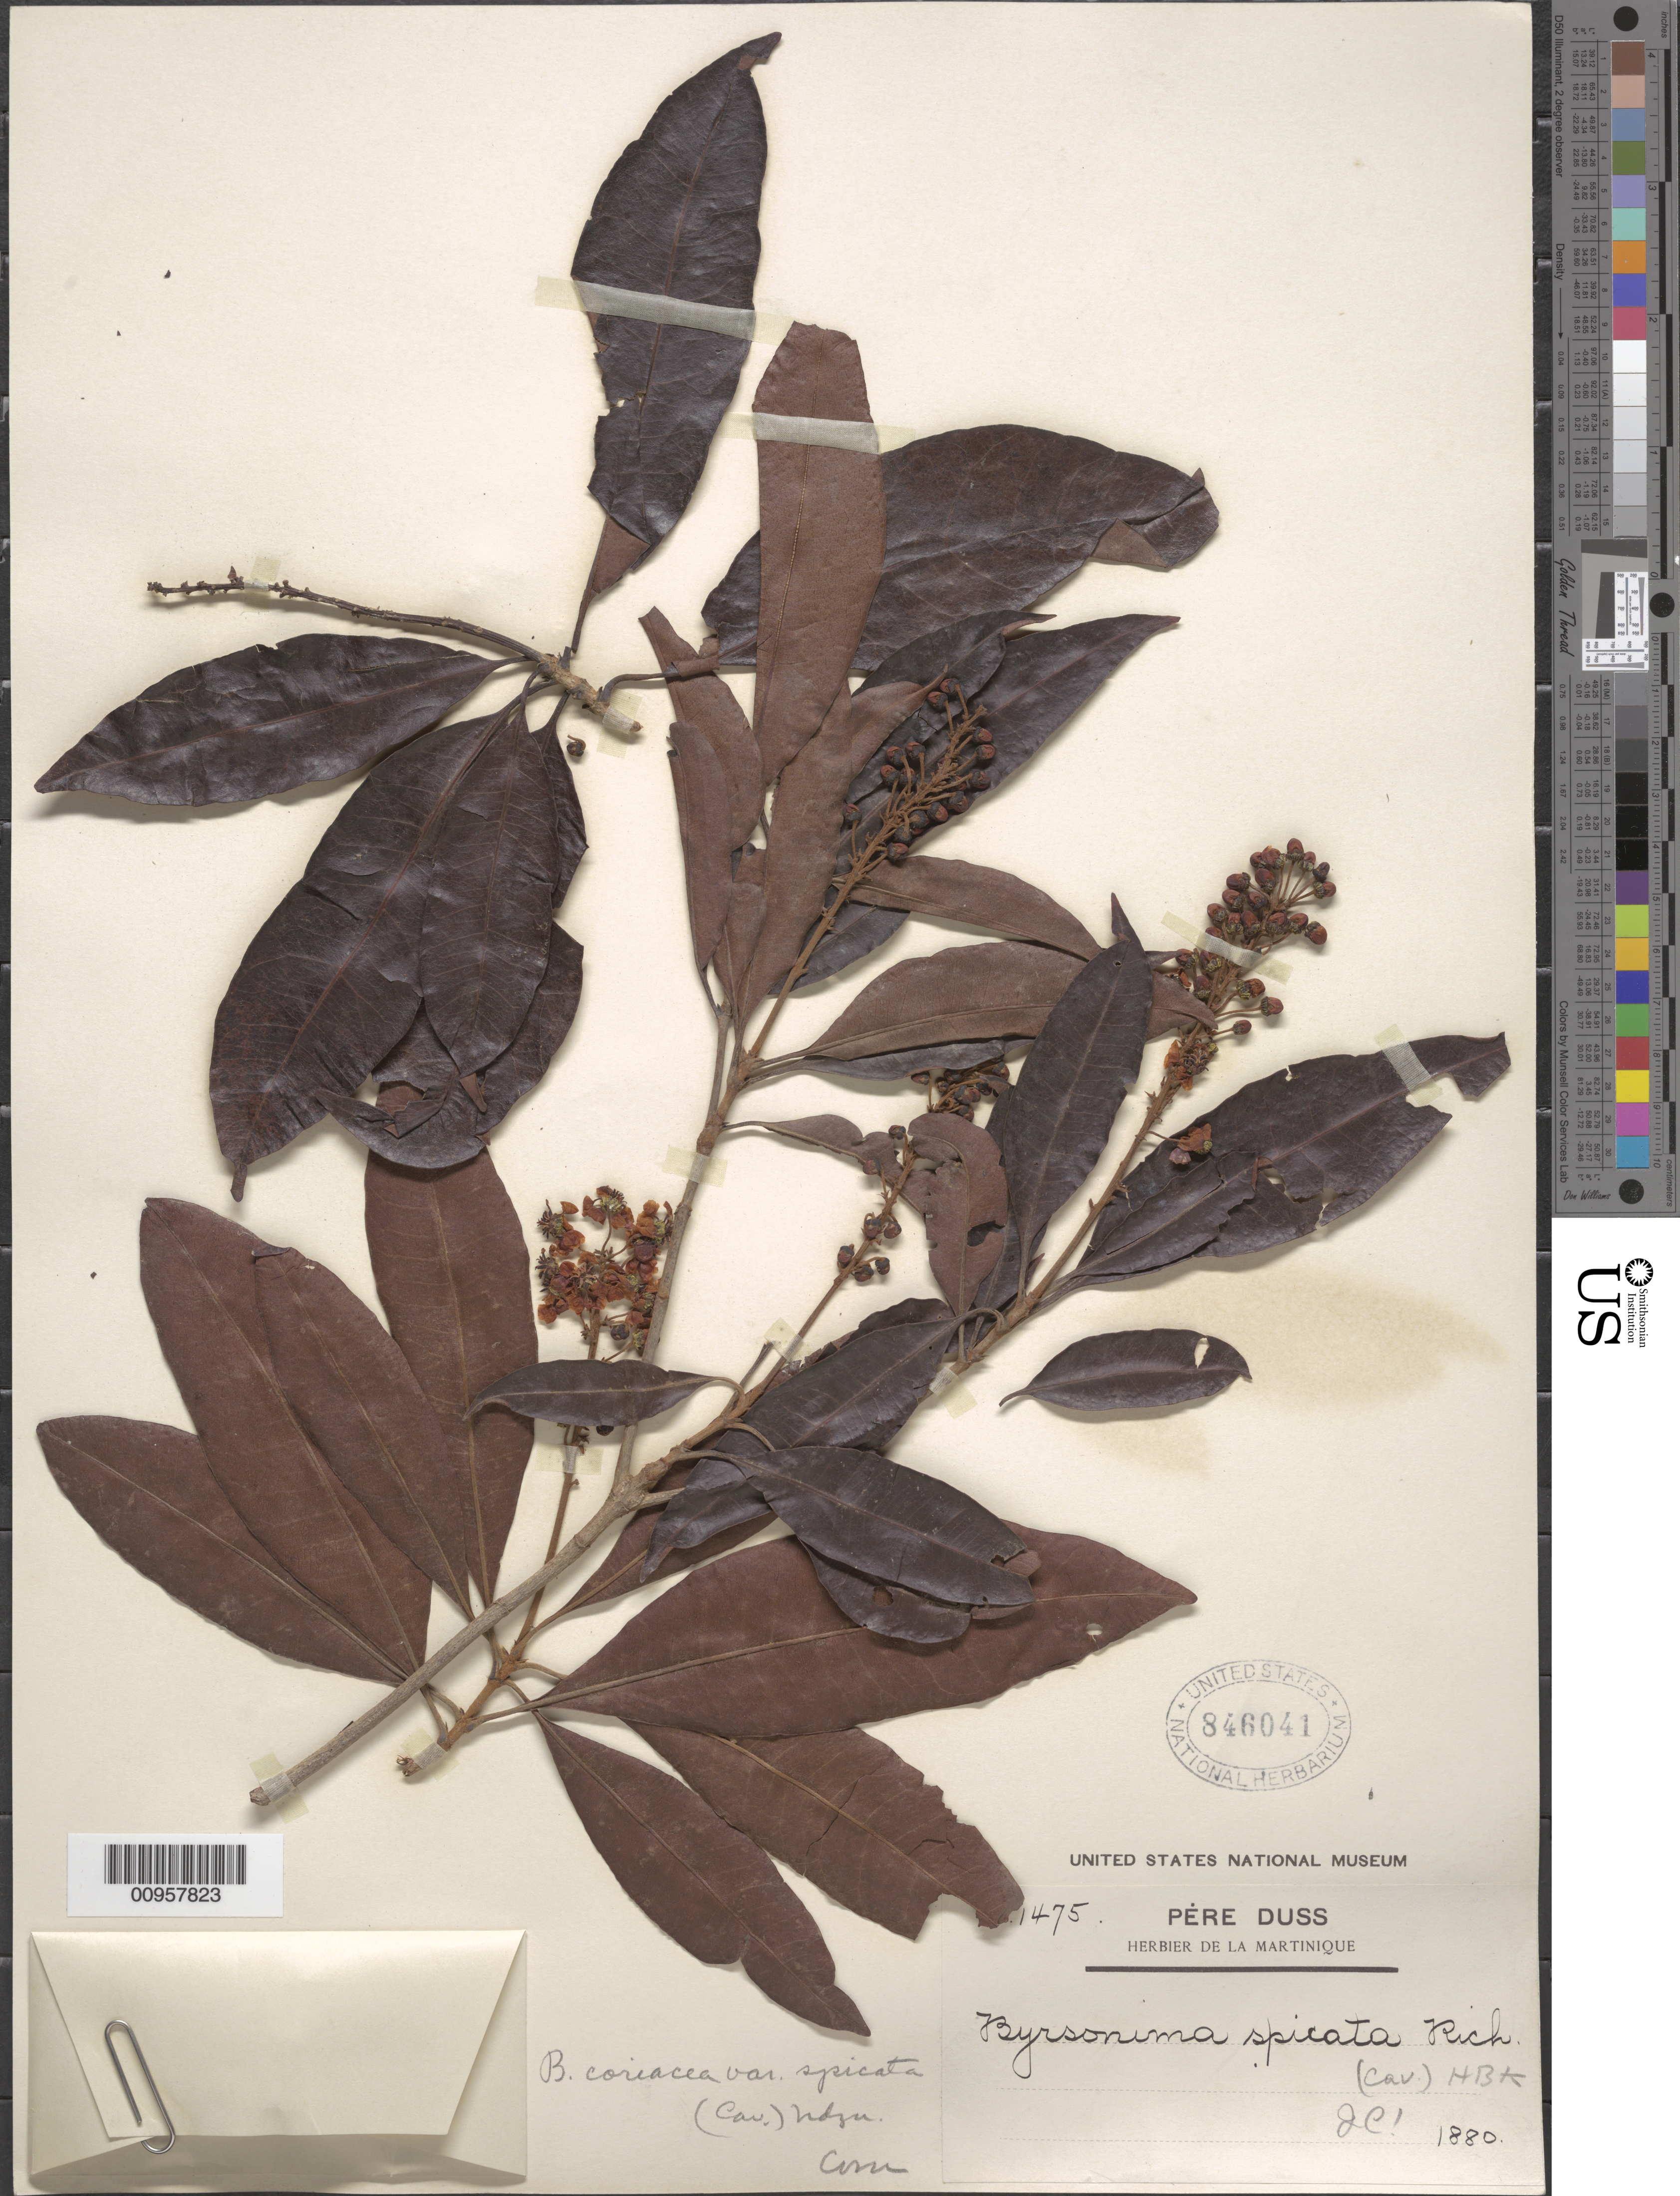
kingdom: Plantae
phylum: Tracheophyta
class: Magnoliopsida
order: Malpighiales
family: Malpighiaceae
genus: Byrsonima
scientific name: Byrsonima spicata (Cav.) DC.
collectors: Père Duss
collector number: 1475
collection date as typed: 1880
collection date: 1880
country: Martinique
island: Martinique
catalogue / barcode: US 846041